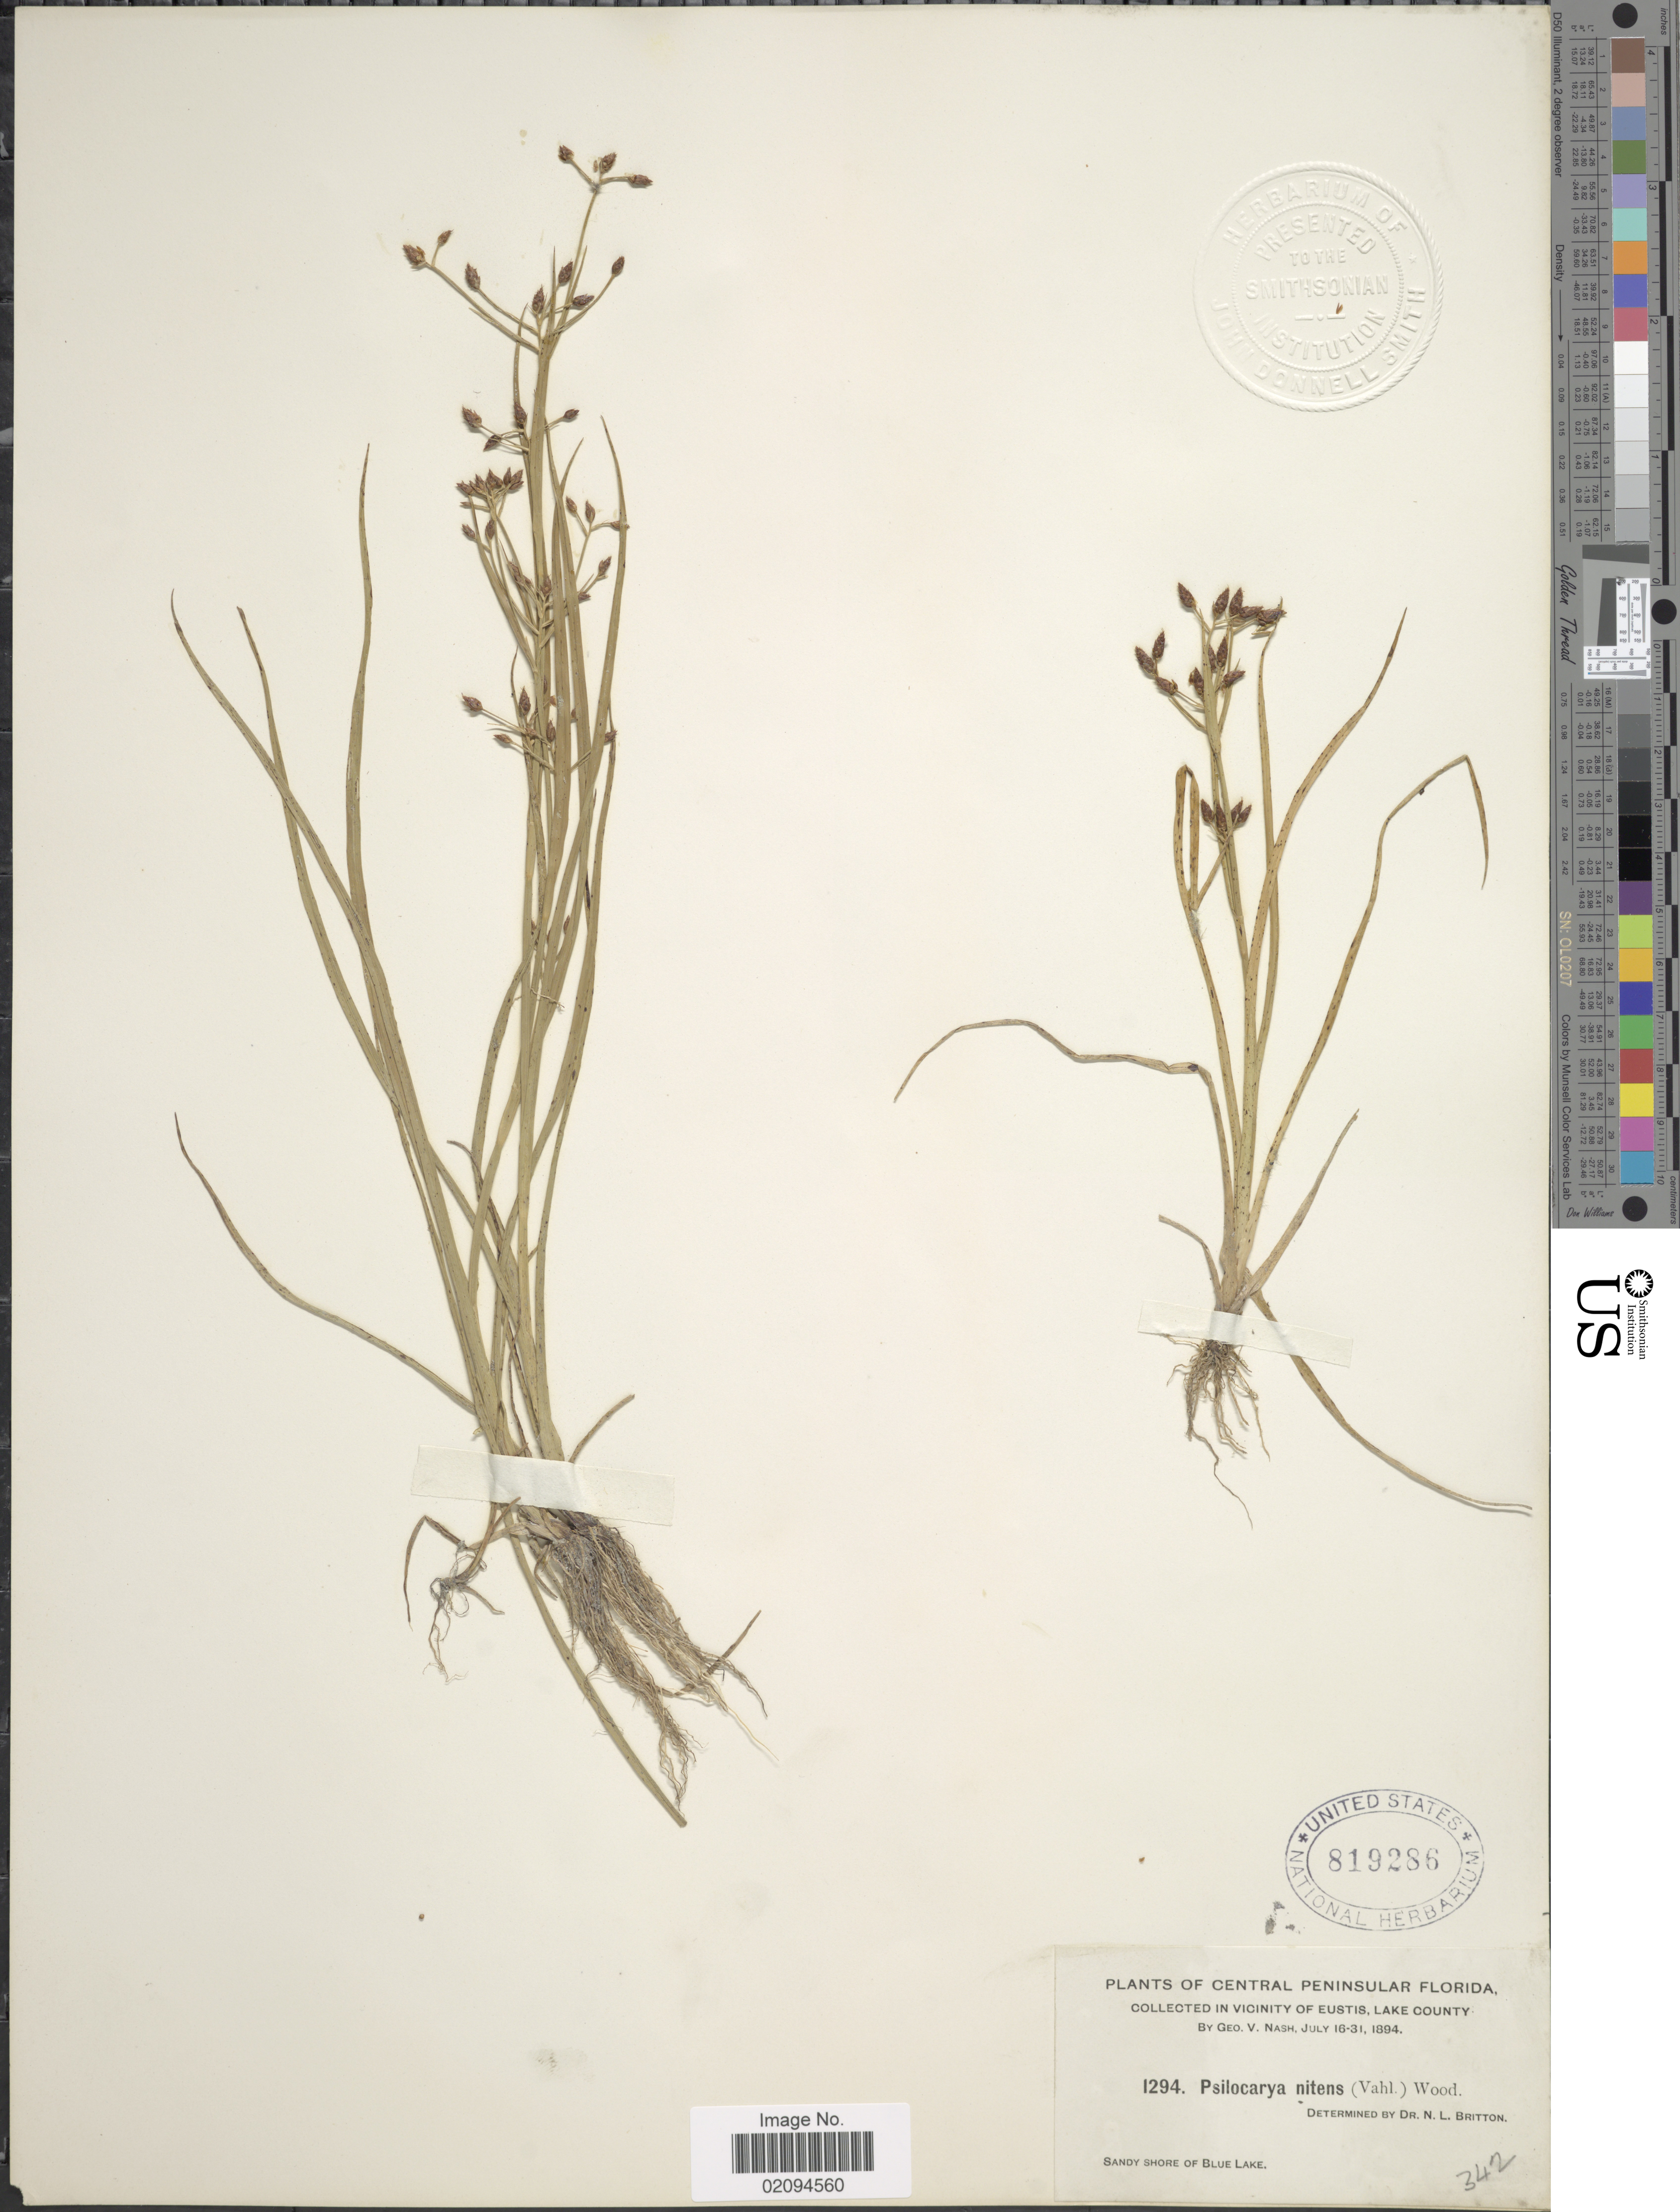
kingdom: Plantae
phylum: Tracheophyta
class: Liliopsida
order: Poales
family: Cyperaceae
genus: Rhynchospora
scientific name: Rhynchospora nitens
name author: (Vahl) A. Gray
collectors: G. V. Nash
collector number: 1294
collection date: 1894-07-16/1894-07-31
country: United States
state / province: Florida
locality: Central Peninsula Florida, in Vicinity of Eustis, Lake County. Sandy shore of Blue Lake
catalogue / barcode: US 819286